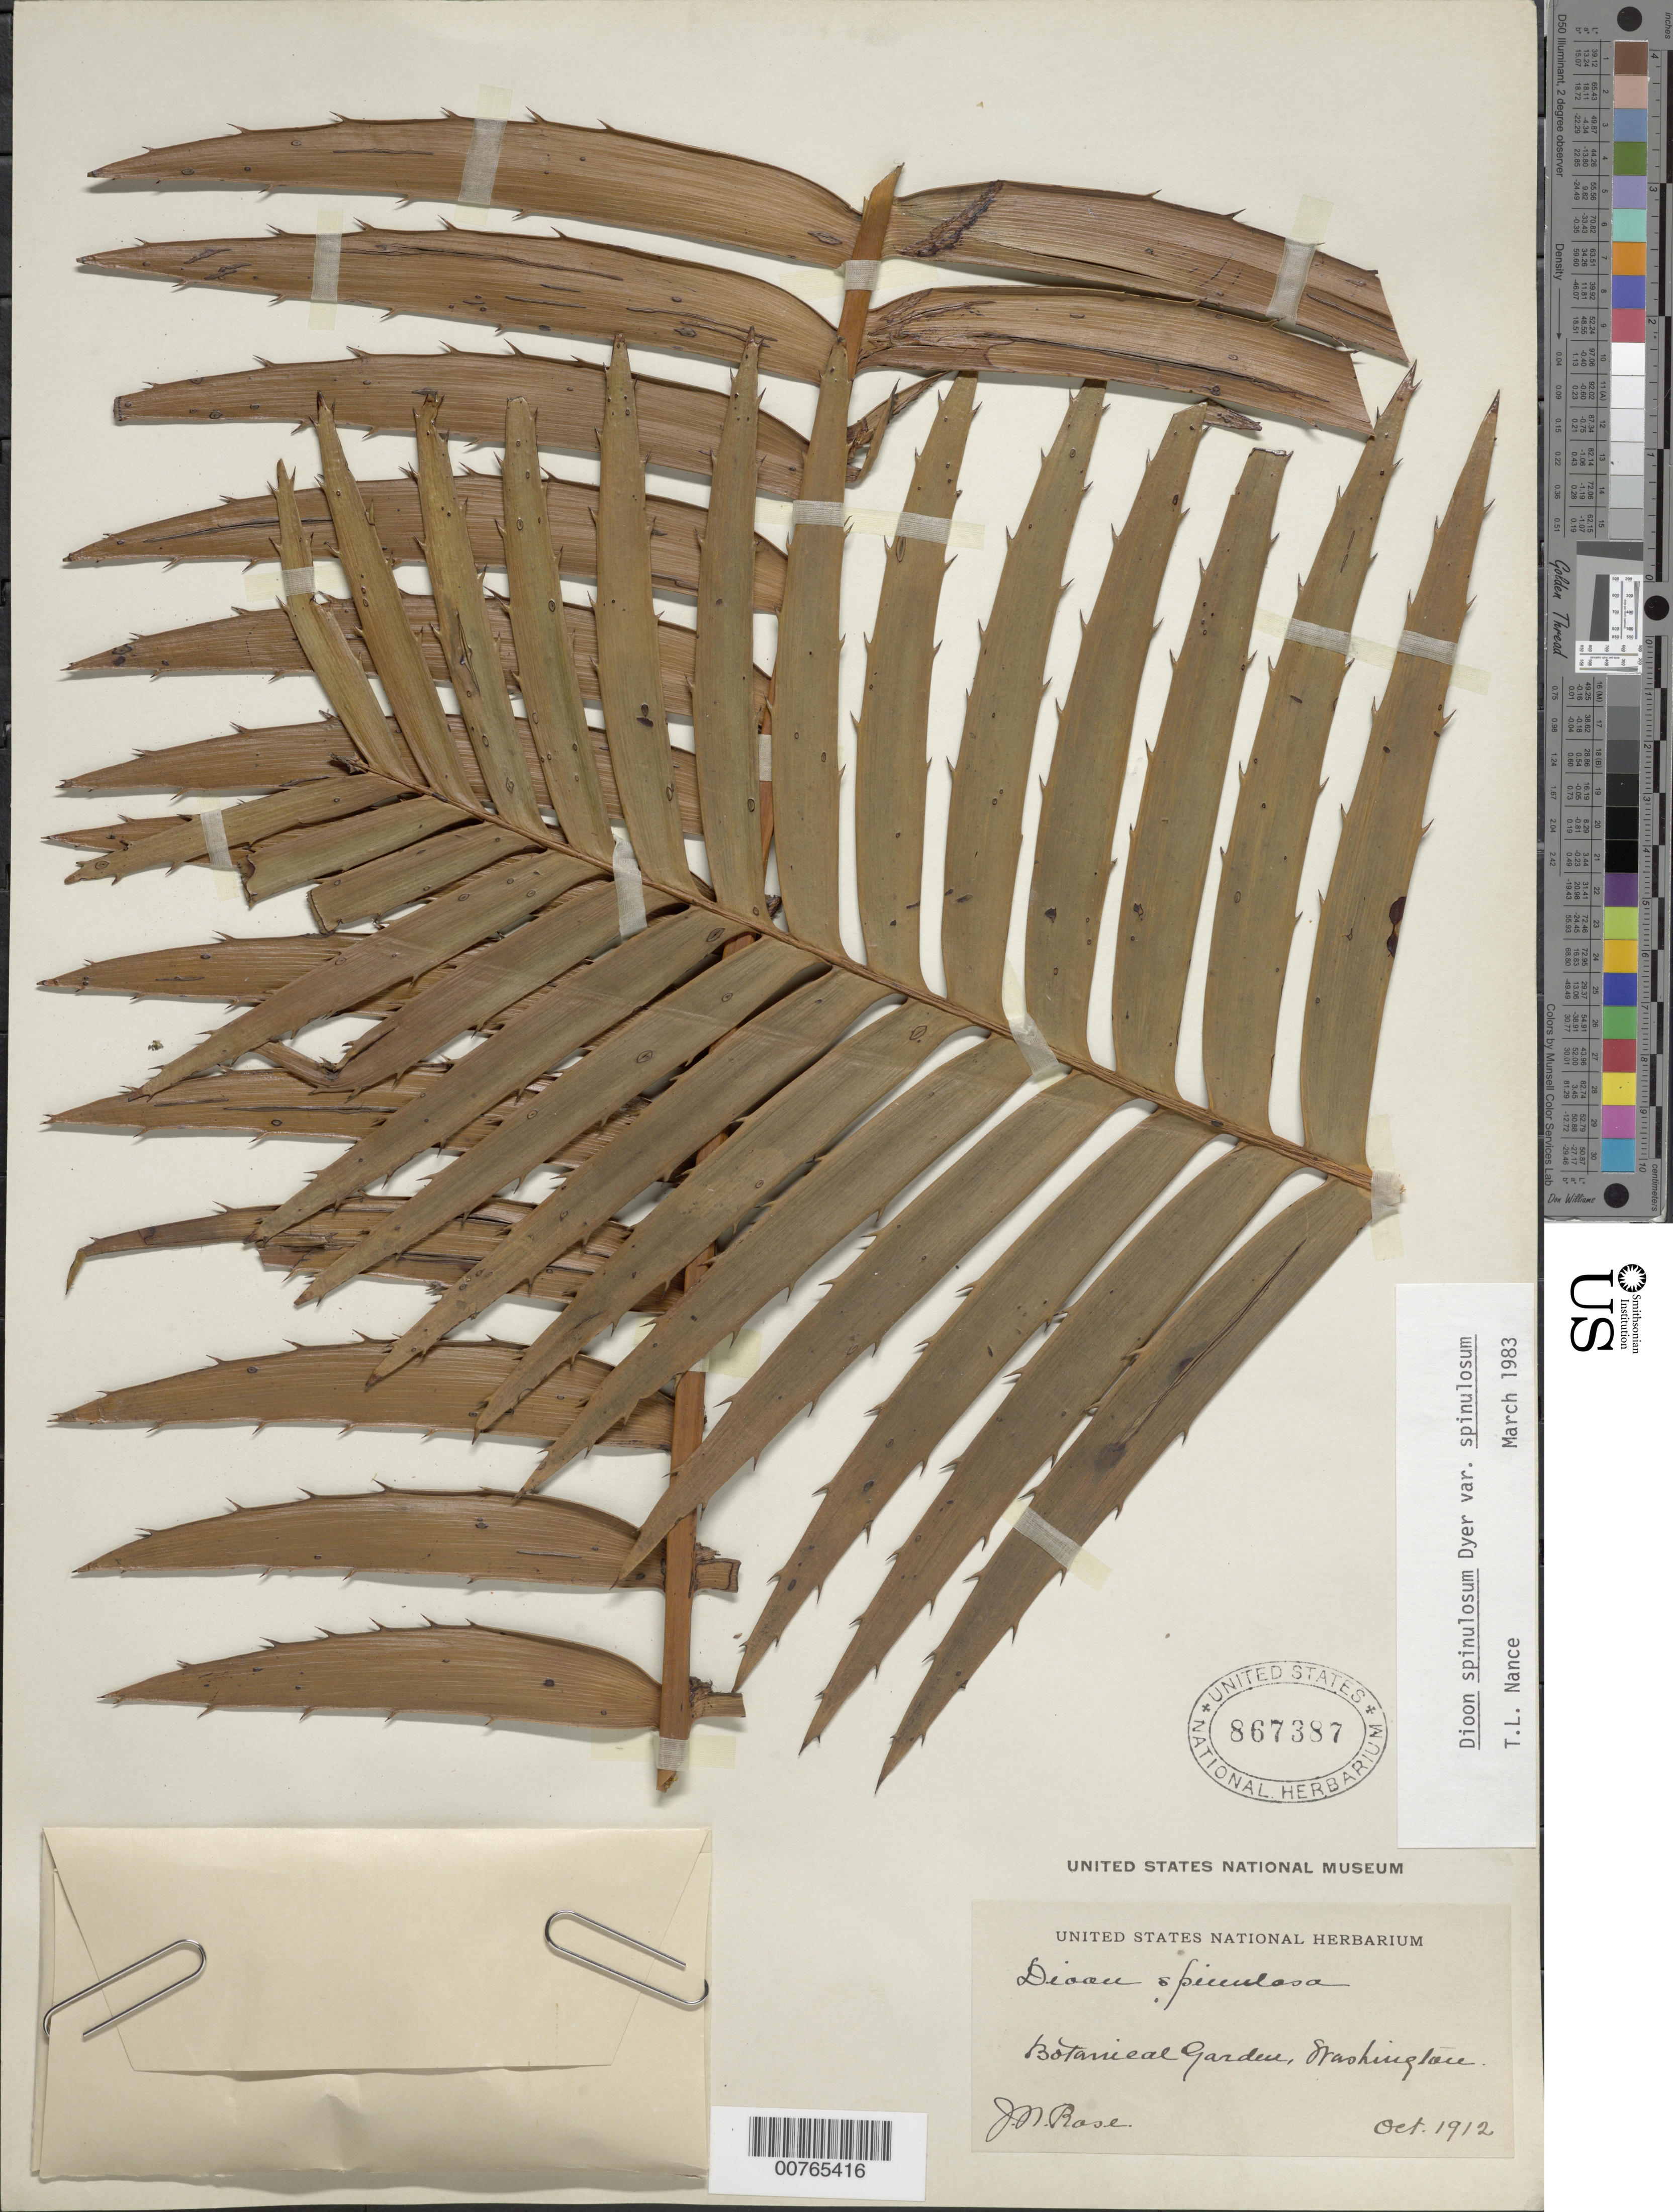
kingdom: Plantae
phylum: Tracheophyta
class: Cycadopsida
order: Cycadales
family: Zamiaceae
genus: Dioon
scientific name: Dioon spinulosum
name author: Dyer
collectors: J. N. Rose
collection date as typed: Oct 1912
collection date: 1912-10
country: United States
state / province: District of Columbia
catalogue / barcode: US 867387